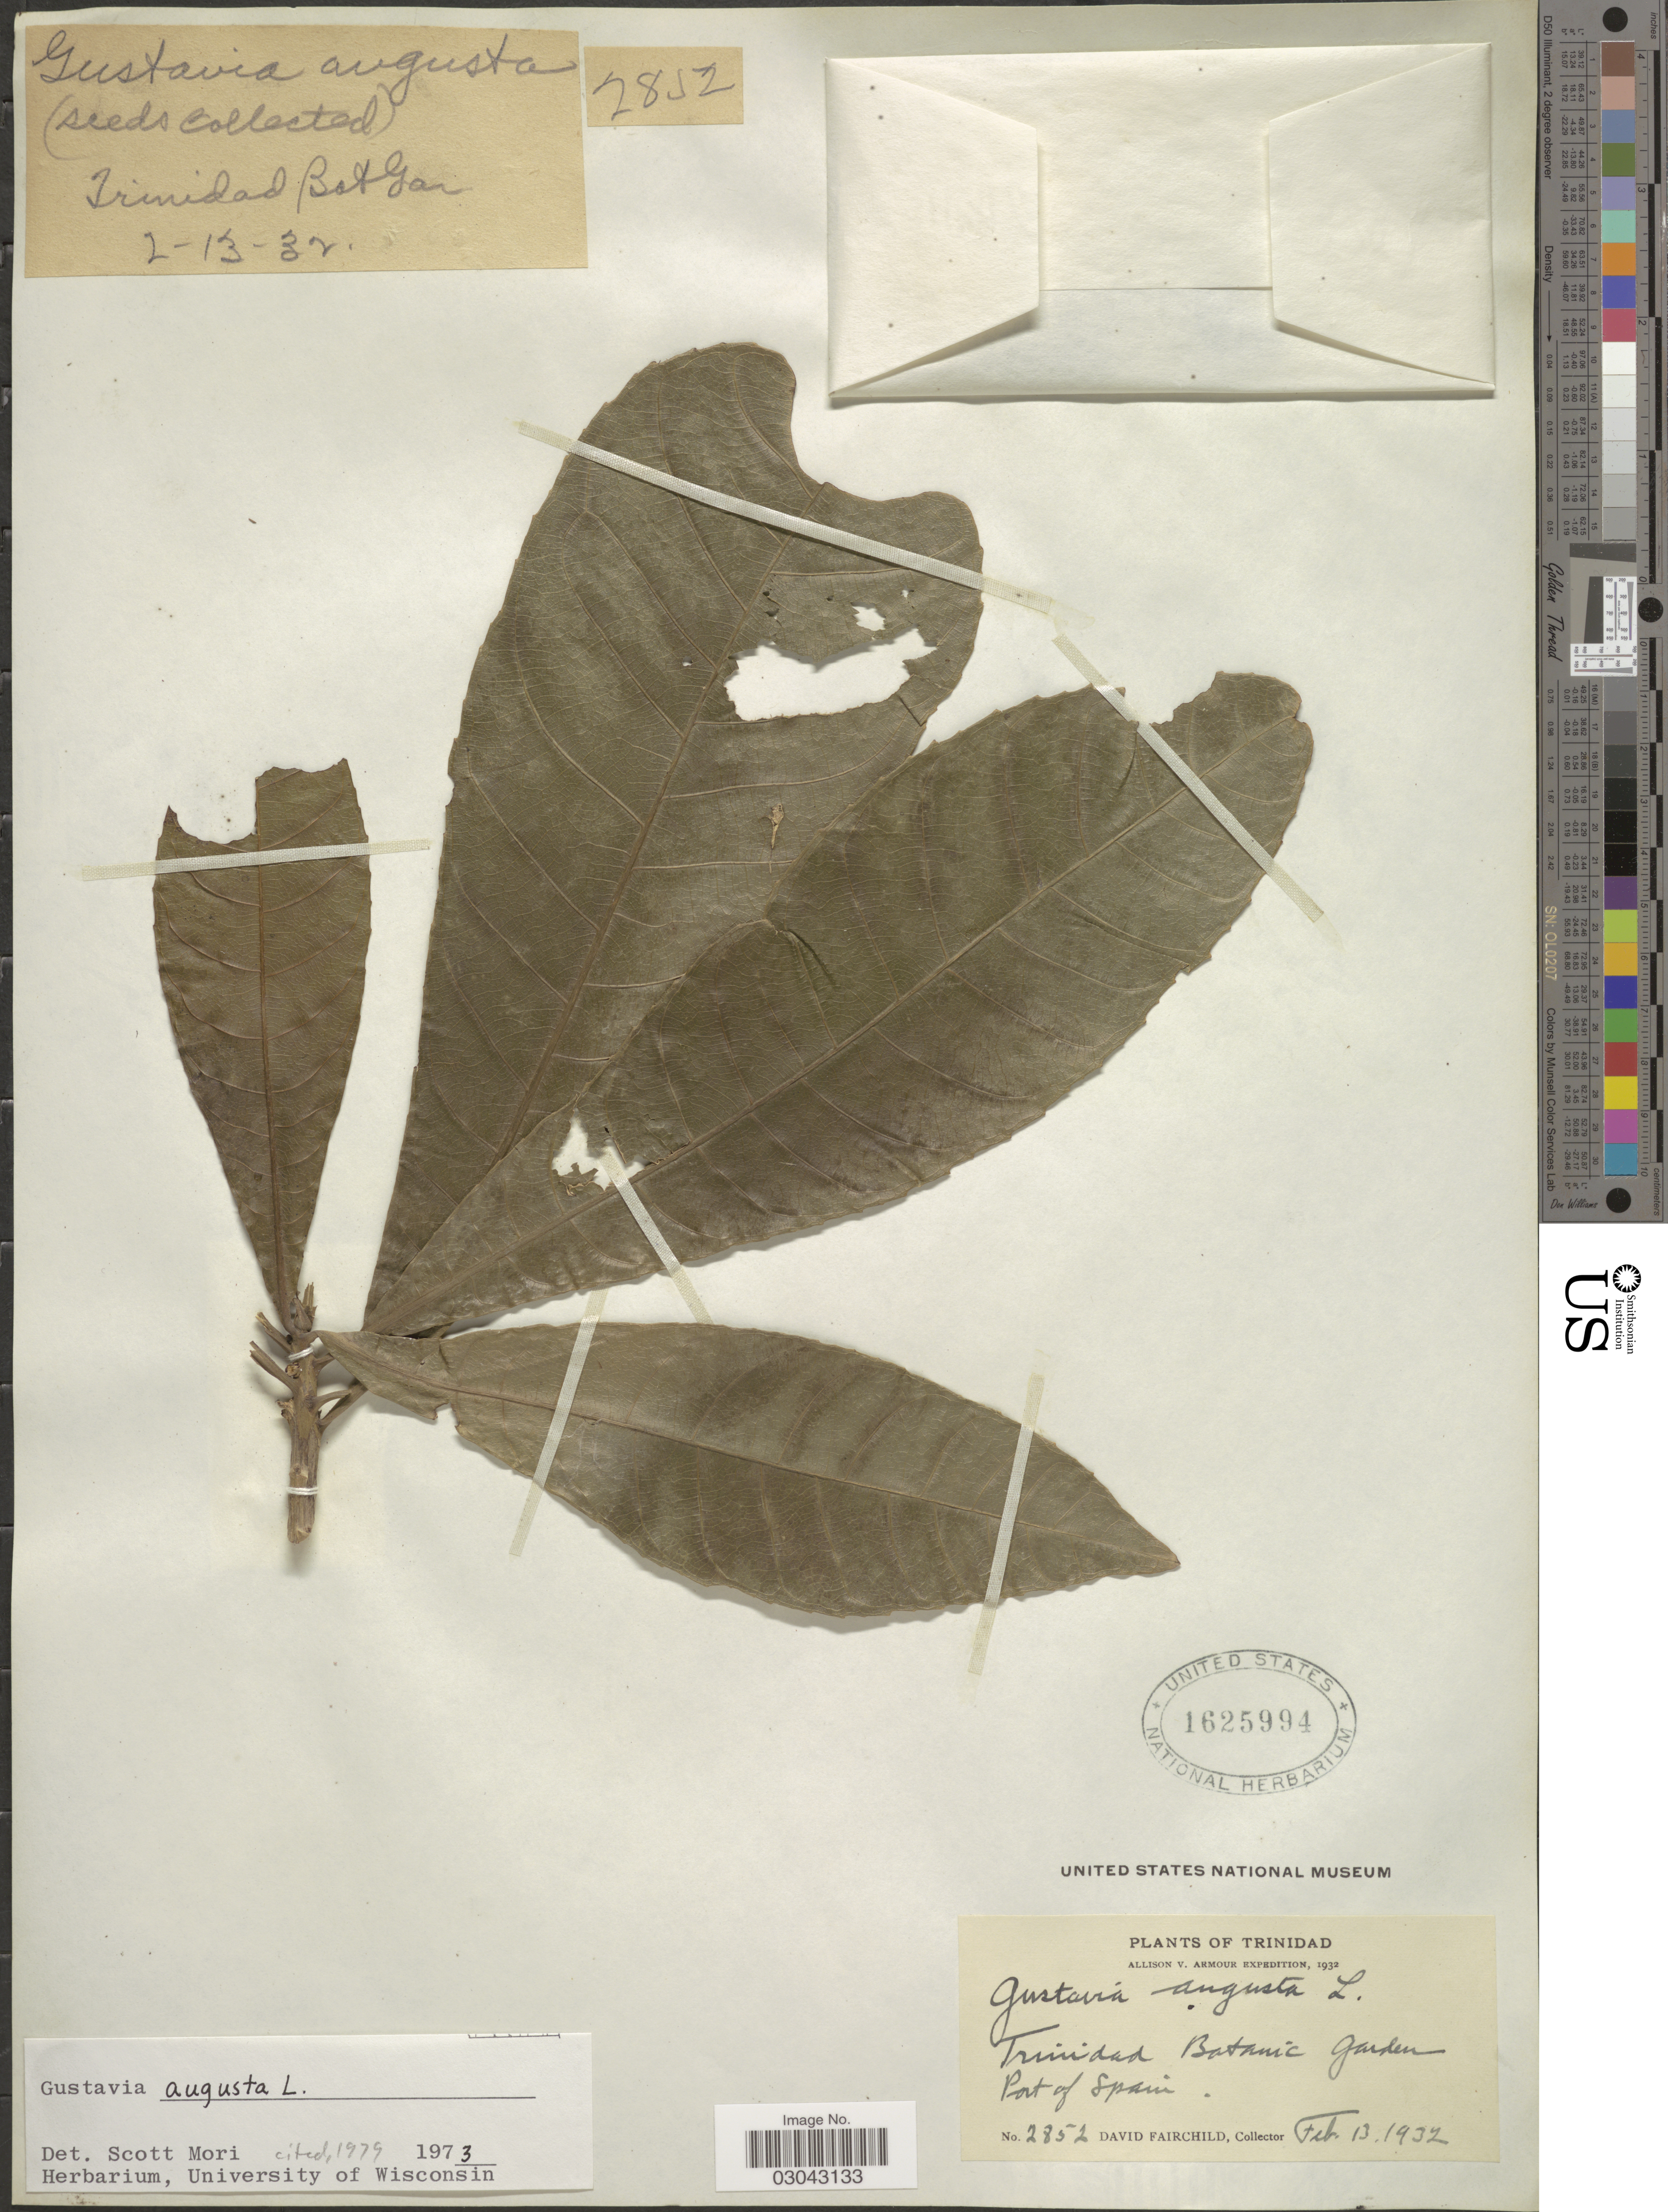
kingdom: Plantae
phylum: Tracheophyta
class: Magnoliopsida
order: Ericales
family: Lecythidaceae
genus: Gustavia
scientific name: Gustavia augusta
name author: L.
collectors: D. Fairchild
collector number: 2852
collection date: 1932-02-13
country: Trinidad and Tobago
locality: Trinidad Botanic Garden, Port of Spain.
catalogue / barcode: US 1625994